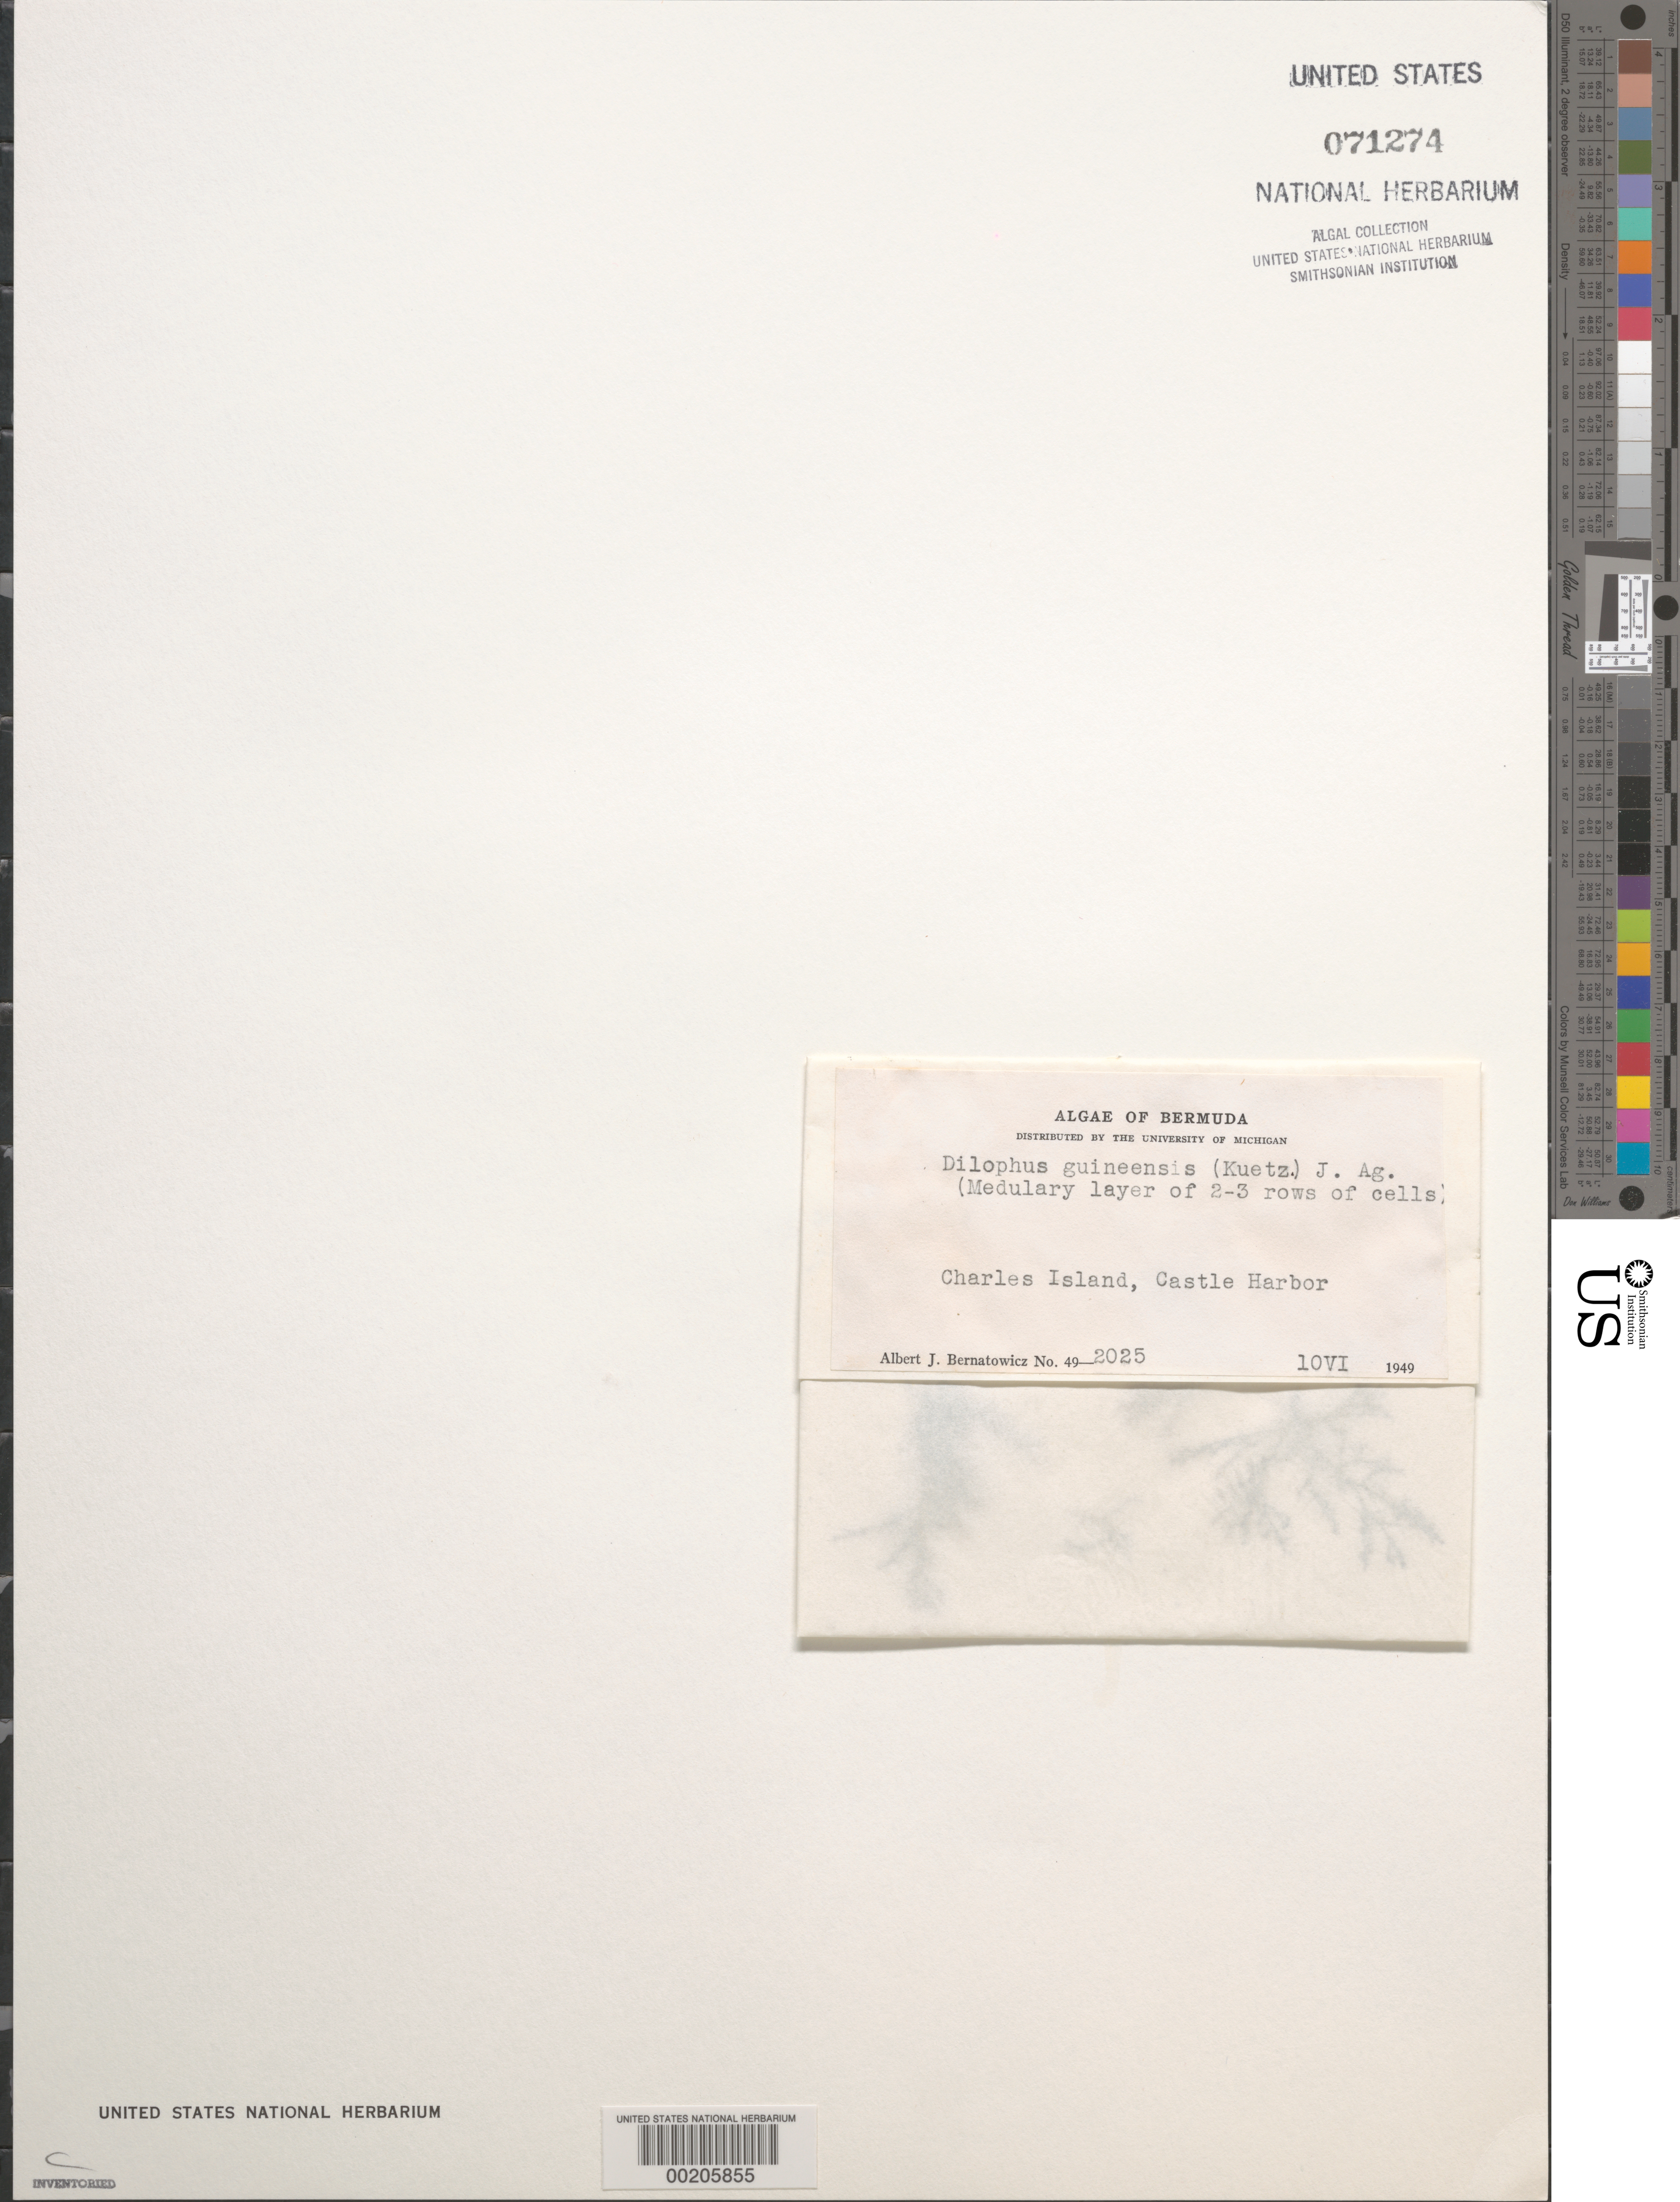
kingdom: Chromista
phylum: Ochrophyta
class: Phaeophyceae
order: Dictyotales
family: Dictyotaceae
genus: Dictyota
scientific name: Dictyota guineensis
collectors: A. Bernatowicz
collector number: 49-2025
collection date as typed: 10 Jun 1949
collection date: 1949-06-10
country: Bermuda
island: Bermuda Island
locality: Charles Island, Castle Harbor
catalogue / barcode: US 71274